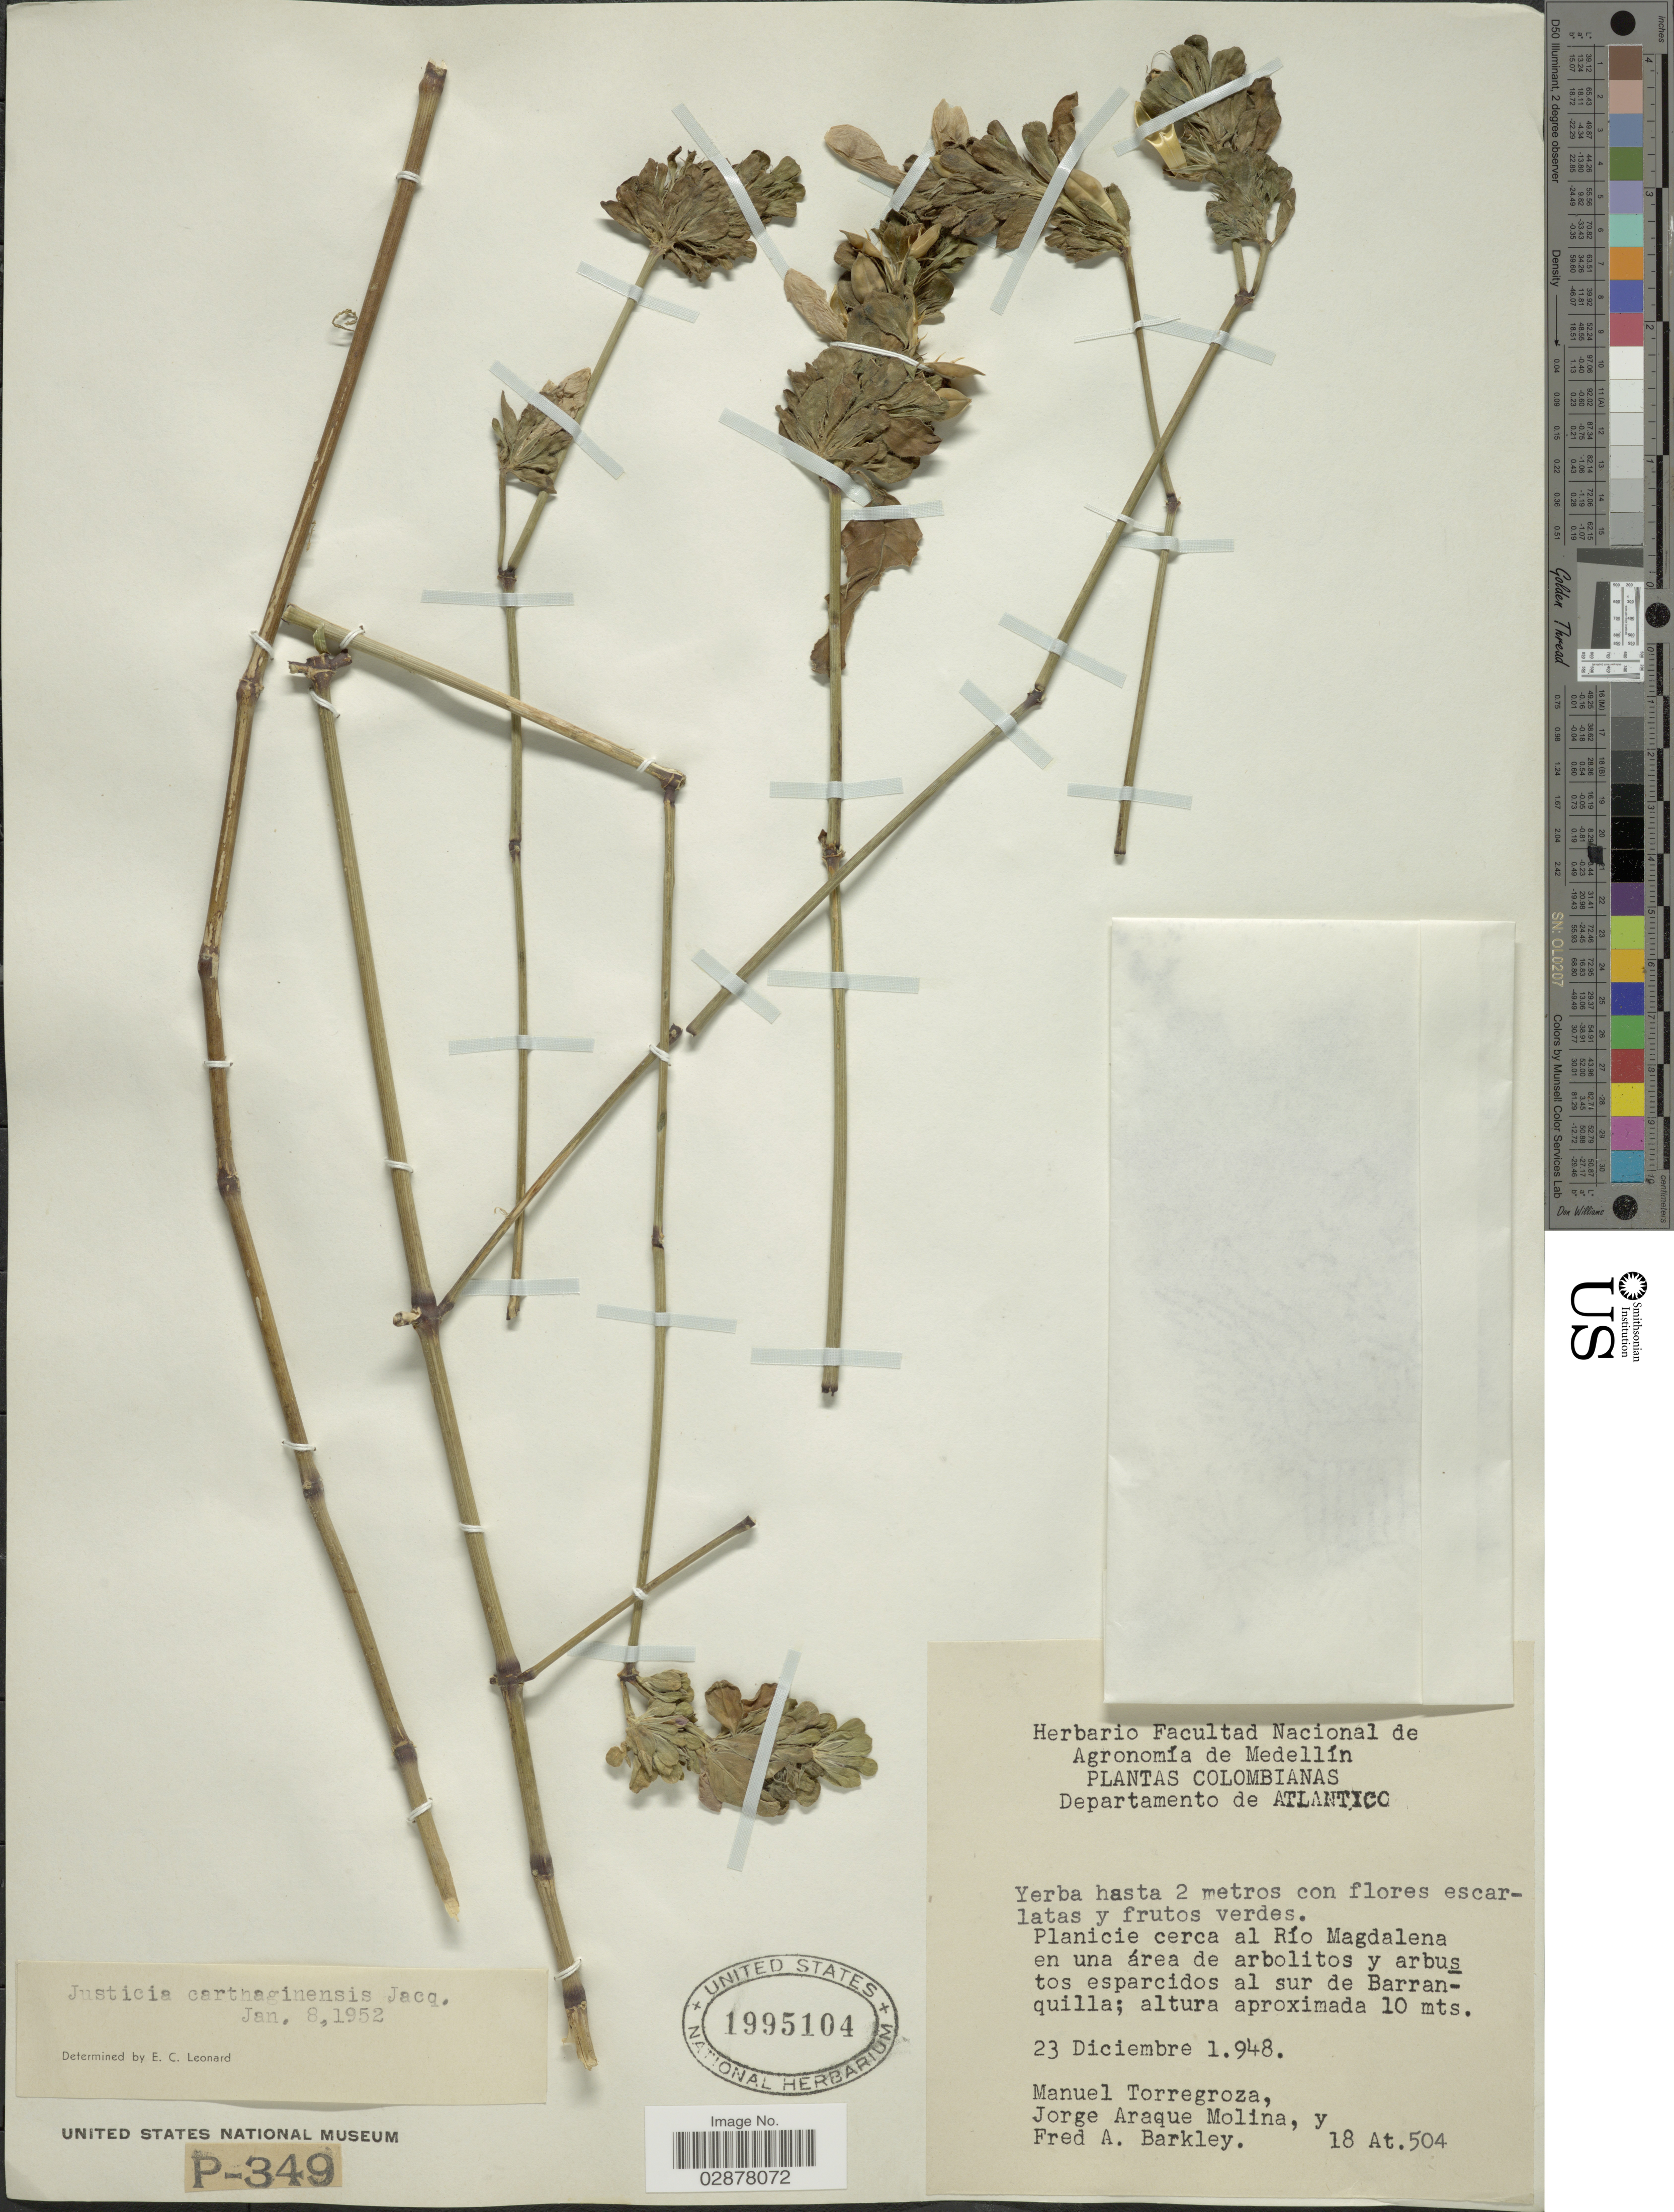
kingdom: Plantae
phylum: Tracheophyta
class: Magnoliopsida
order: Lamiales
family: Acanthaceae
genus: Justicia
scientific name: Justicia carthaginensis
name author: Jacq.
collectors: M. Torregroza C., J. A. Molina & F. A. Barkley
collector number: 18At.504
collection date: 1948-12-23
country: Colombia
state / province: Atlántico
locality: Departamento de Atlantico, Planicie cerca al Río Magdalena en una área de arbolitos y arbustos esparcidos al sur de Barranquilla.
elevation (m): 10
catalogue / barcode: US 1995104